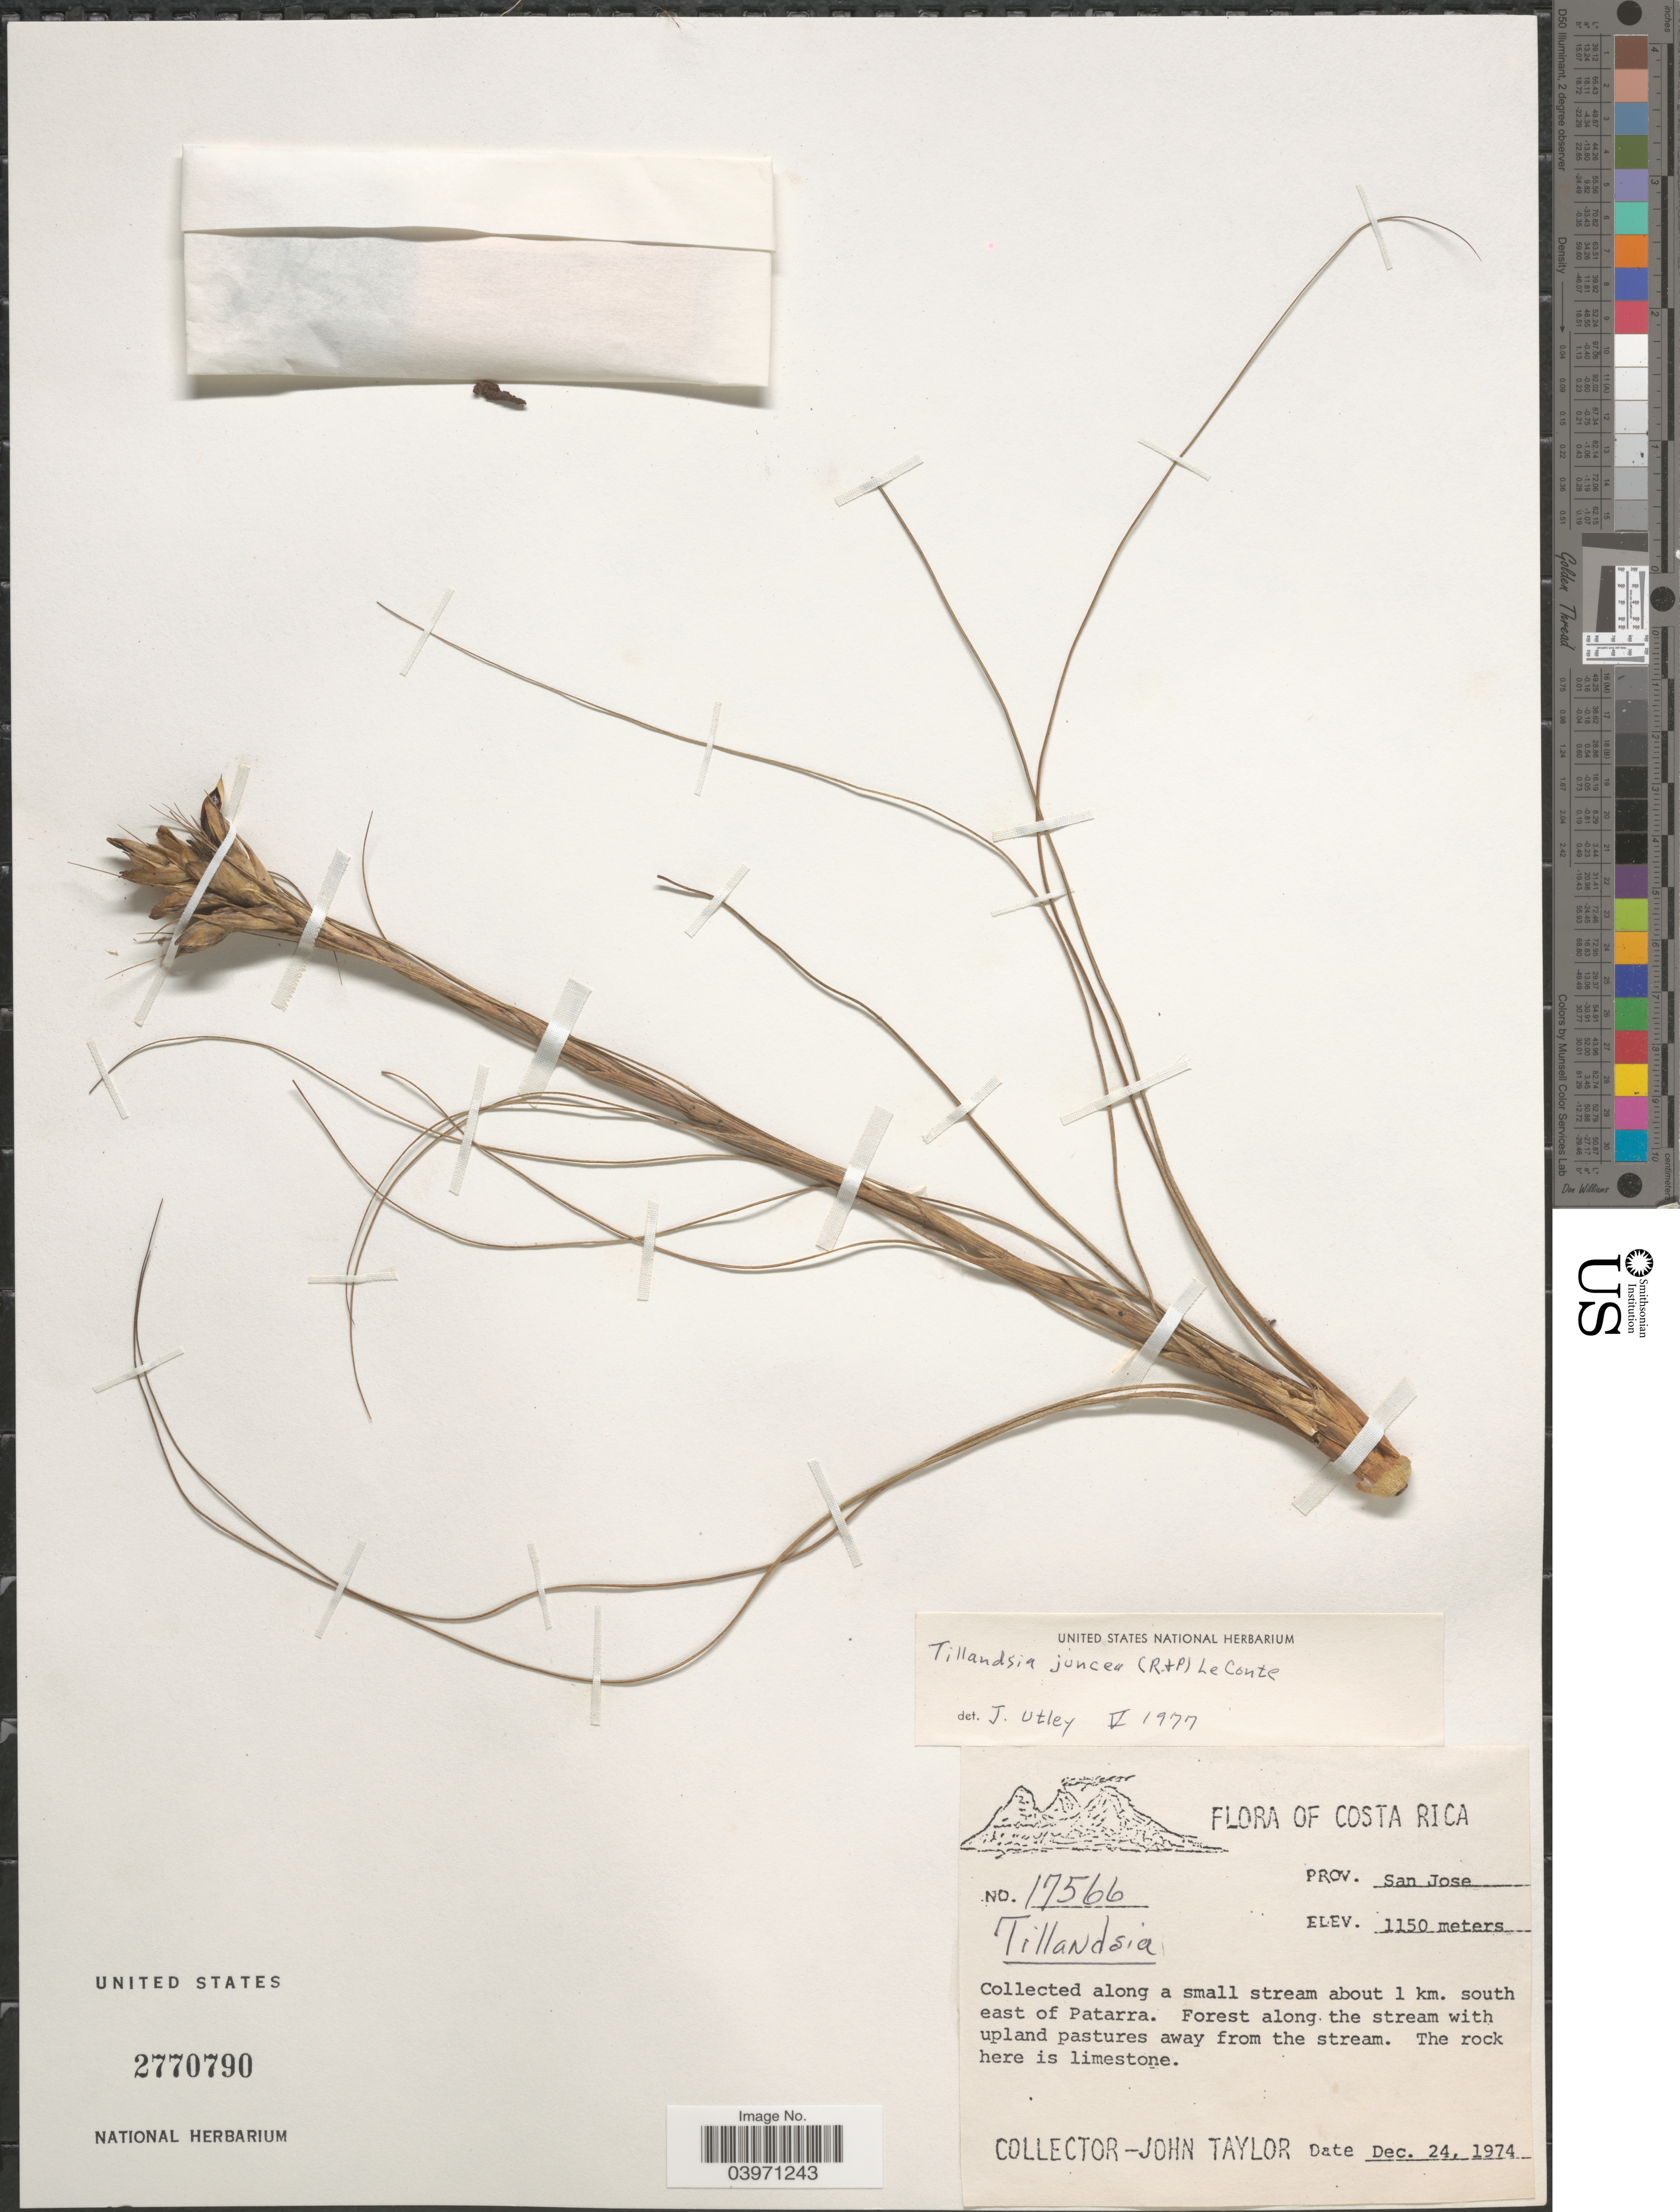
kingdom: Plantae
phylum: Tracheophyta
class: Liliopsida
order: Poales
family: Bromeliaceae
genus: Tillandsia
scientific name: Tillandsia juncea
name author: (Ruiz & Pav.) Poir.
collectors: J. Taylor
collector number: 17566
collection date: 1974-12-24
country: Costa Rica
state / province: San José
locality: Along a small stream about 1 km. south east of Patarra.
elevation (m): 1150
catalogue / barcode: US 2770790